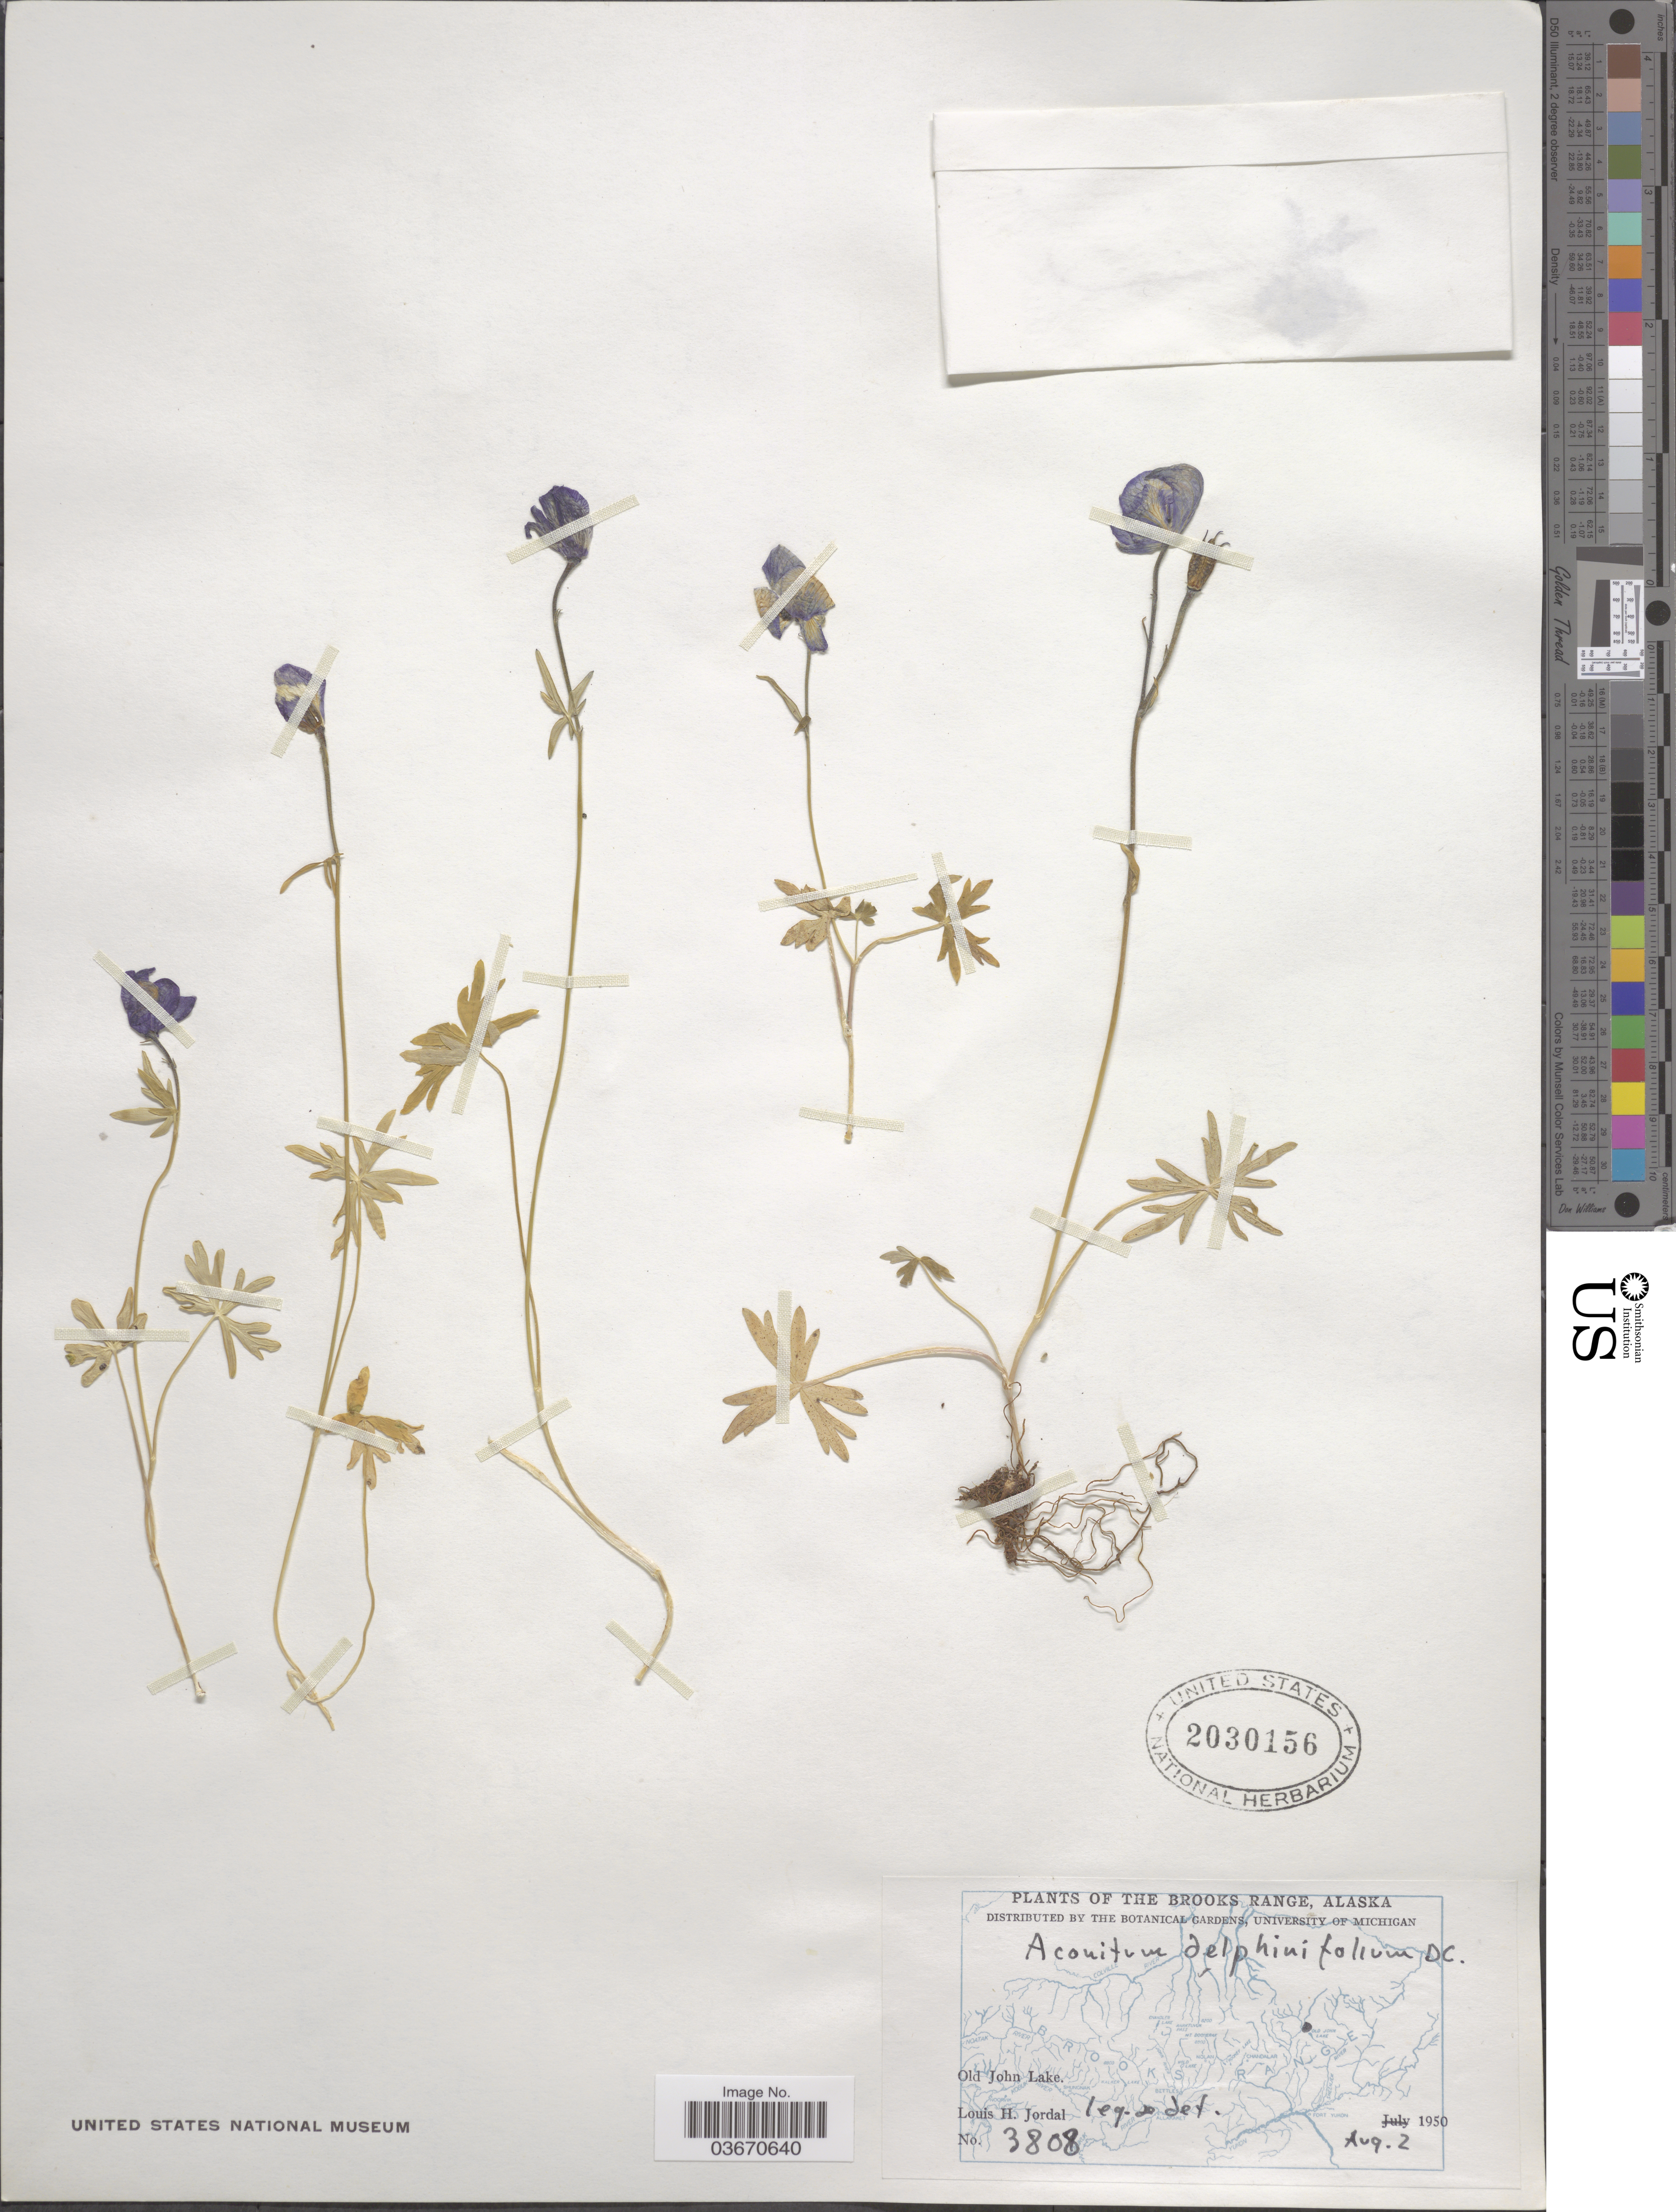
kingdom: Plantae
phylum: Tracheophyta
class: Magnoliopsida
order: Ranunculales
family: Ranunculaceae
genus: Aconitum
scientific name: Aconitum delphinifolium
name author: DC.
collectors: L. Jordal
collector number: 3808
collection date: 1950-08-02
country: United States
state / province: Alaska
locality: The Brooks Range. Old John Lake.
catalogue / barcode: US 2030156